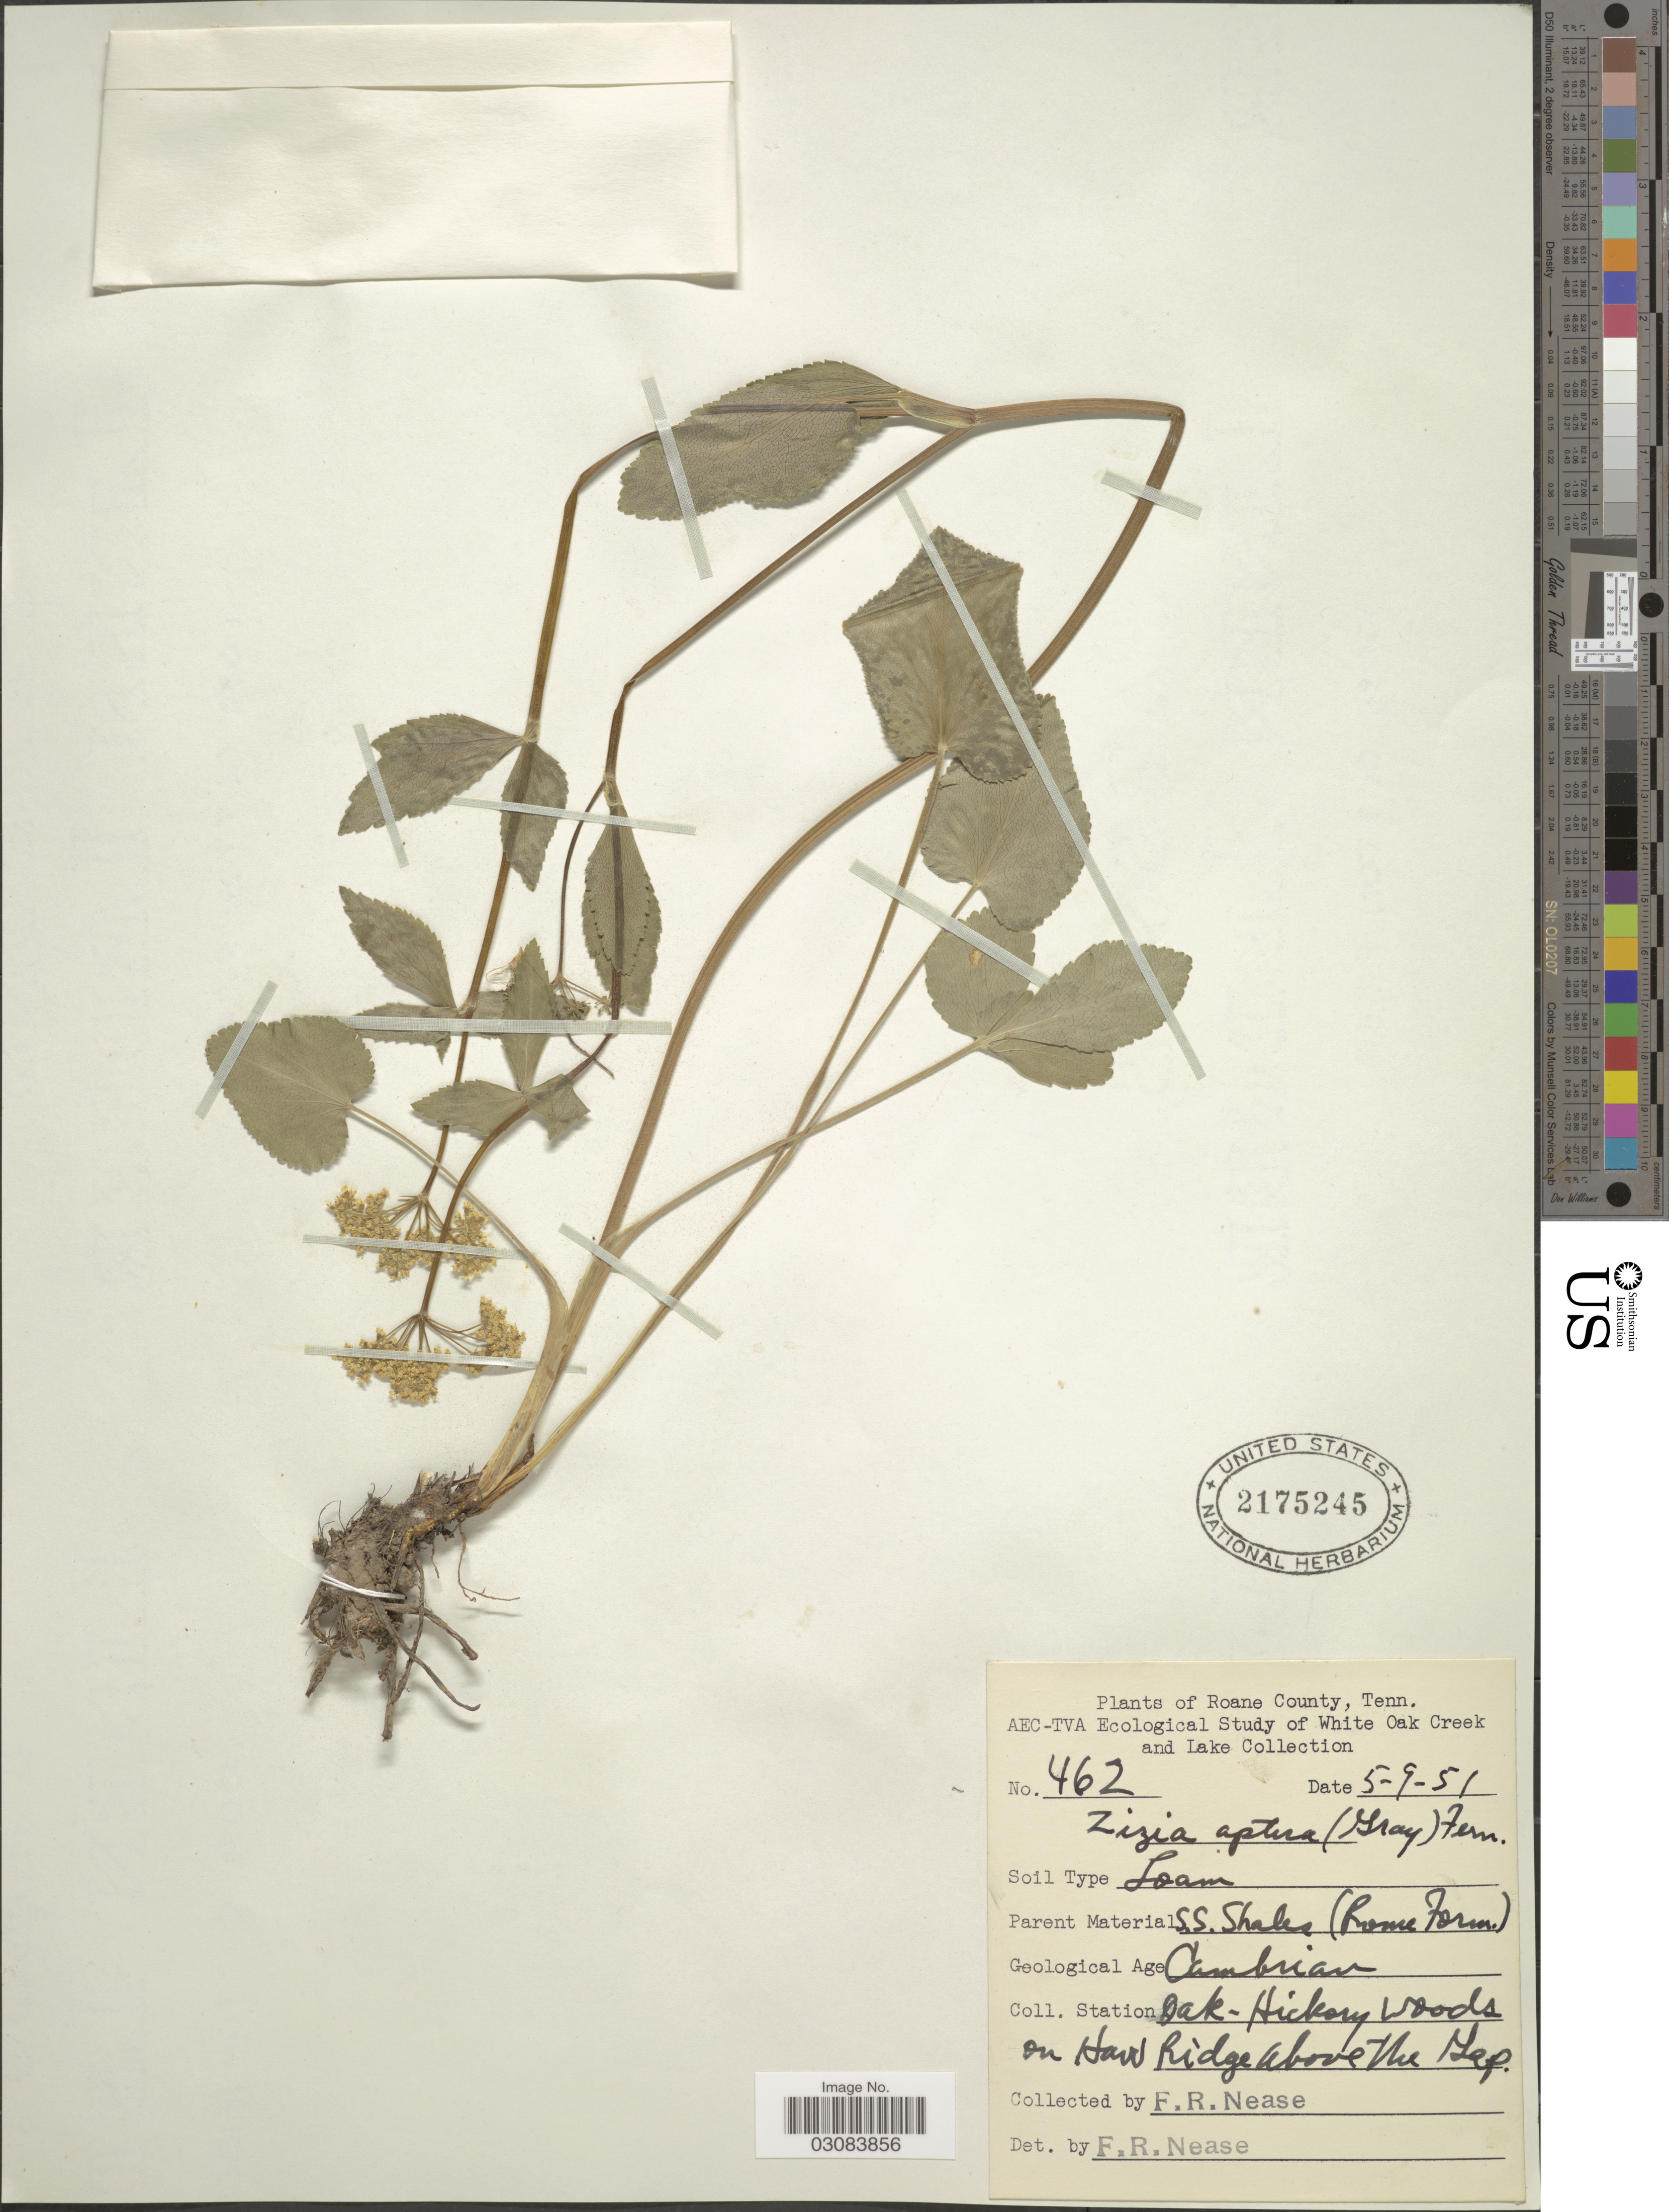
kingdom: Plantae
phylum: Tracheophyta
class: Magnoliopsida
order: Apiales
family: Apiaceae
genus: Zizia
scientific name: Zizia aptera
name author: (A. Gray) Fernald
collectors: F. Nease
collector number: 462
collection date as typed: Transcribed d/m/y: 9/5/51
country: United States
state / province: Tennessee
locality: Roane County. Oak-Hickery Woods on Haw Ridge above the Gap.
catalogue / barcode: US 2175245